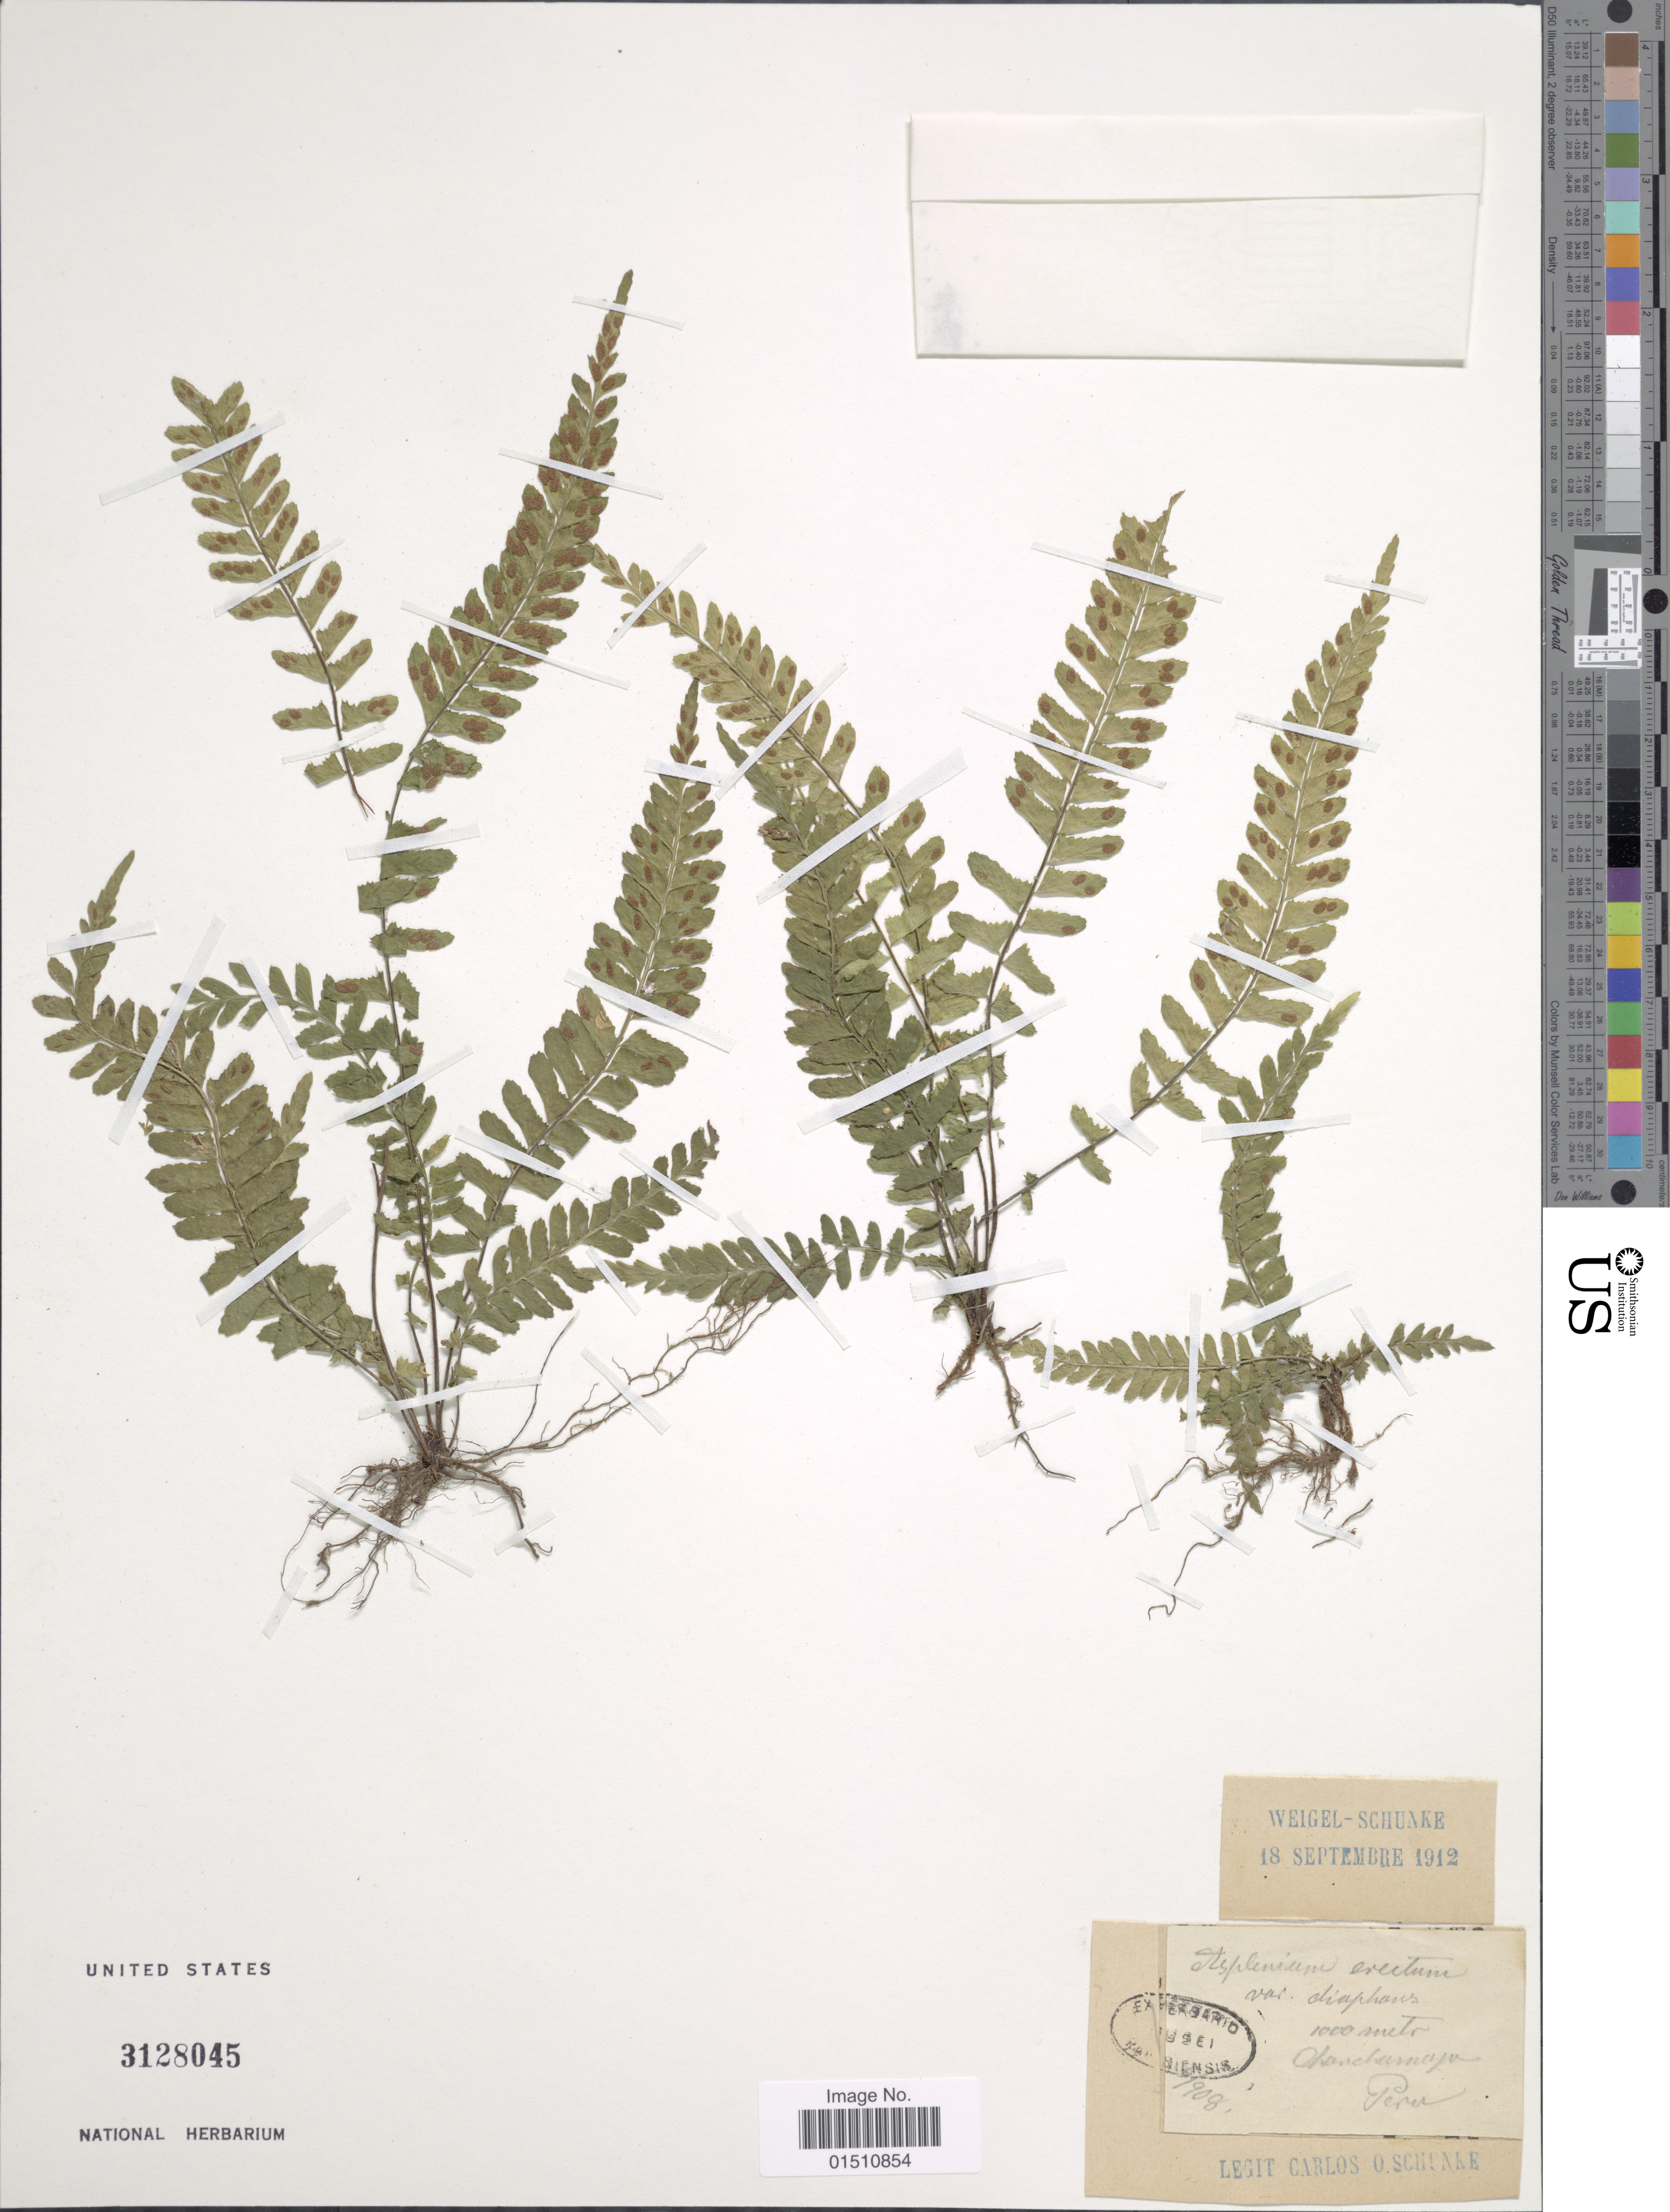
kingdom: Plantae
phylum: Tracheophyta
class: Polypodiopsida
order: Polypodiales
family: Aspleniaceae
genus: Asplenium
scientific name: Asplenium discrepans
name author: Rosenst.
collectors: C. Schunke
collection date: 1908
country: Peru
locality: Chanhamayo, Peru.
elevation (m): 1000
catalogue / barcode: US 3128045